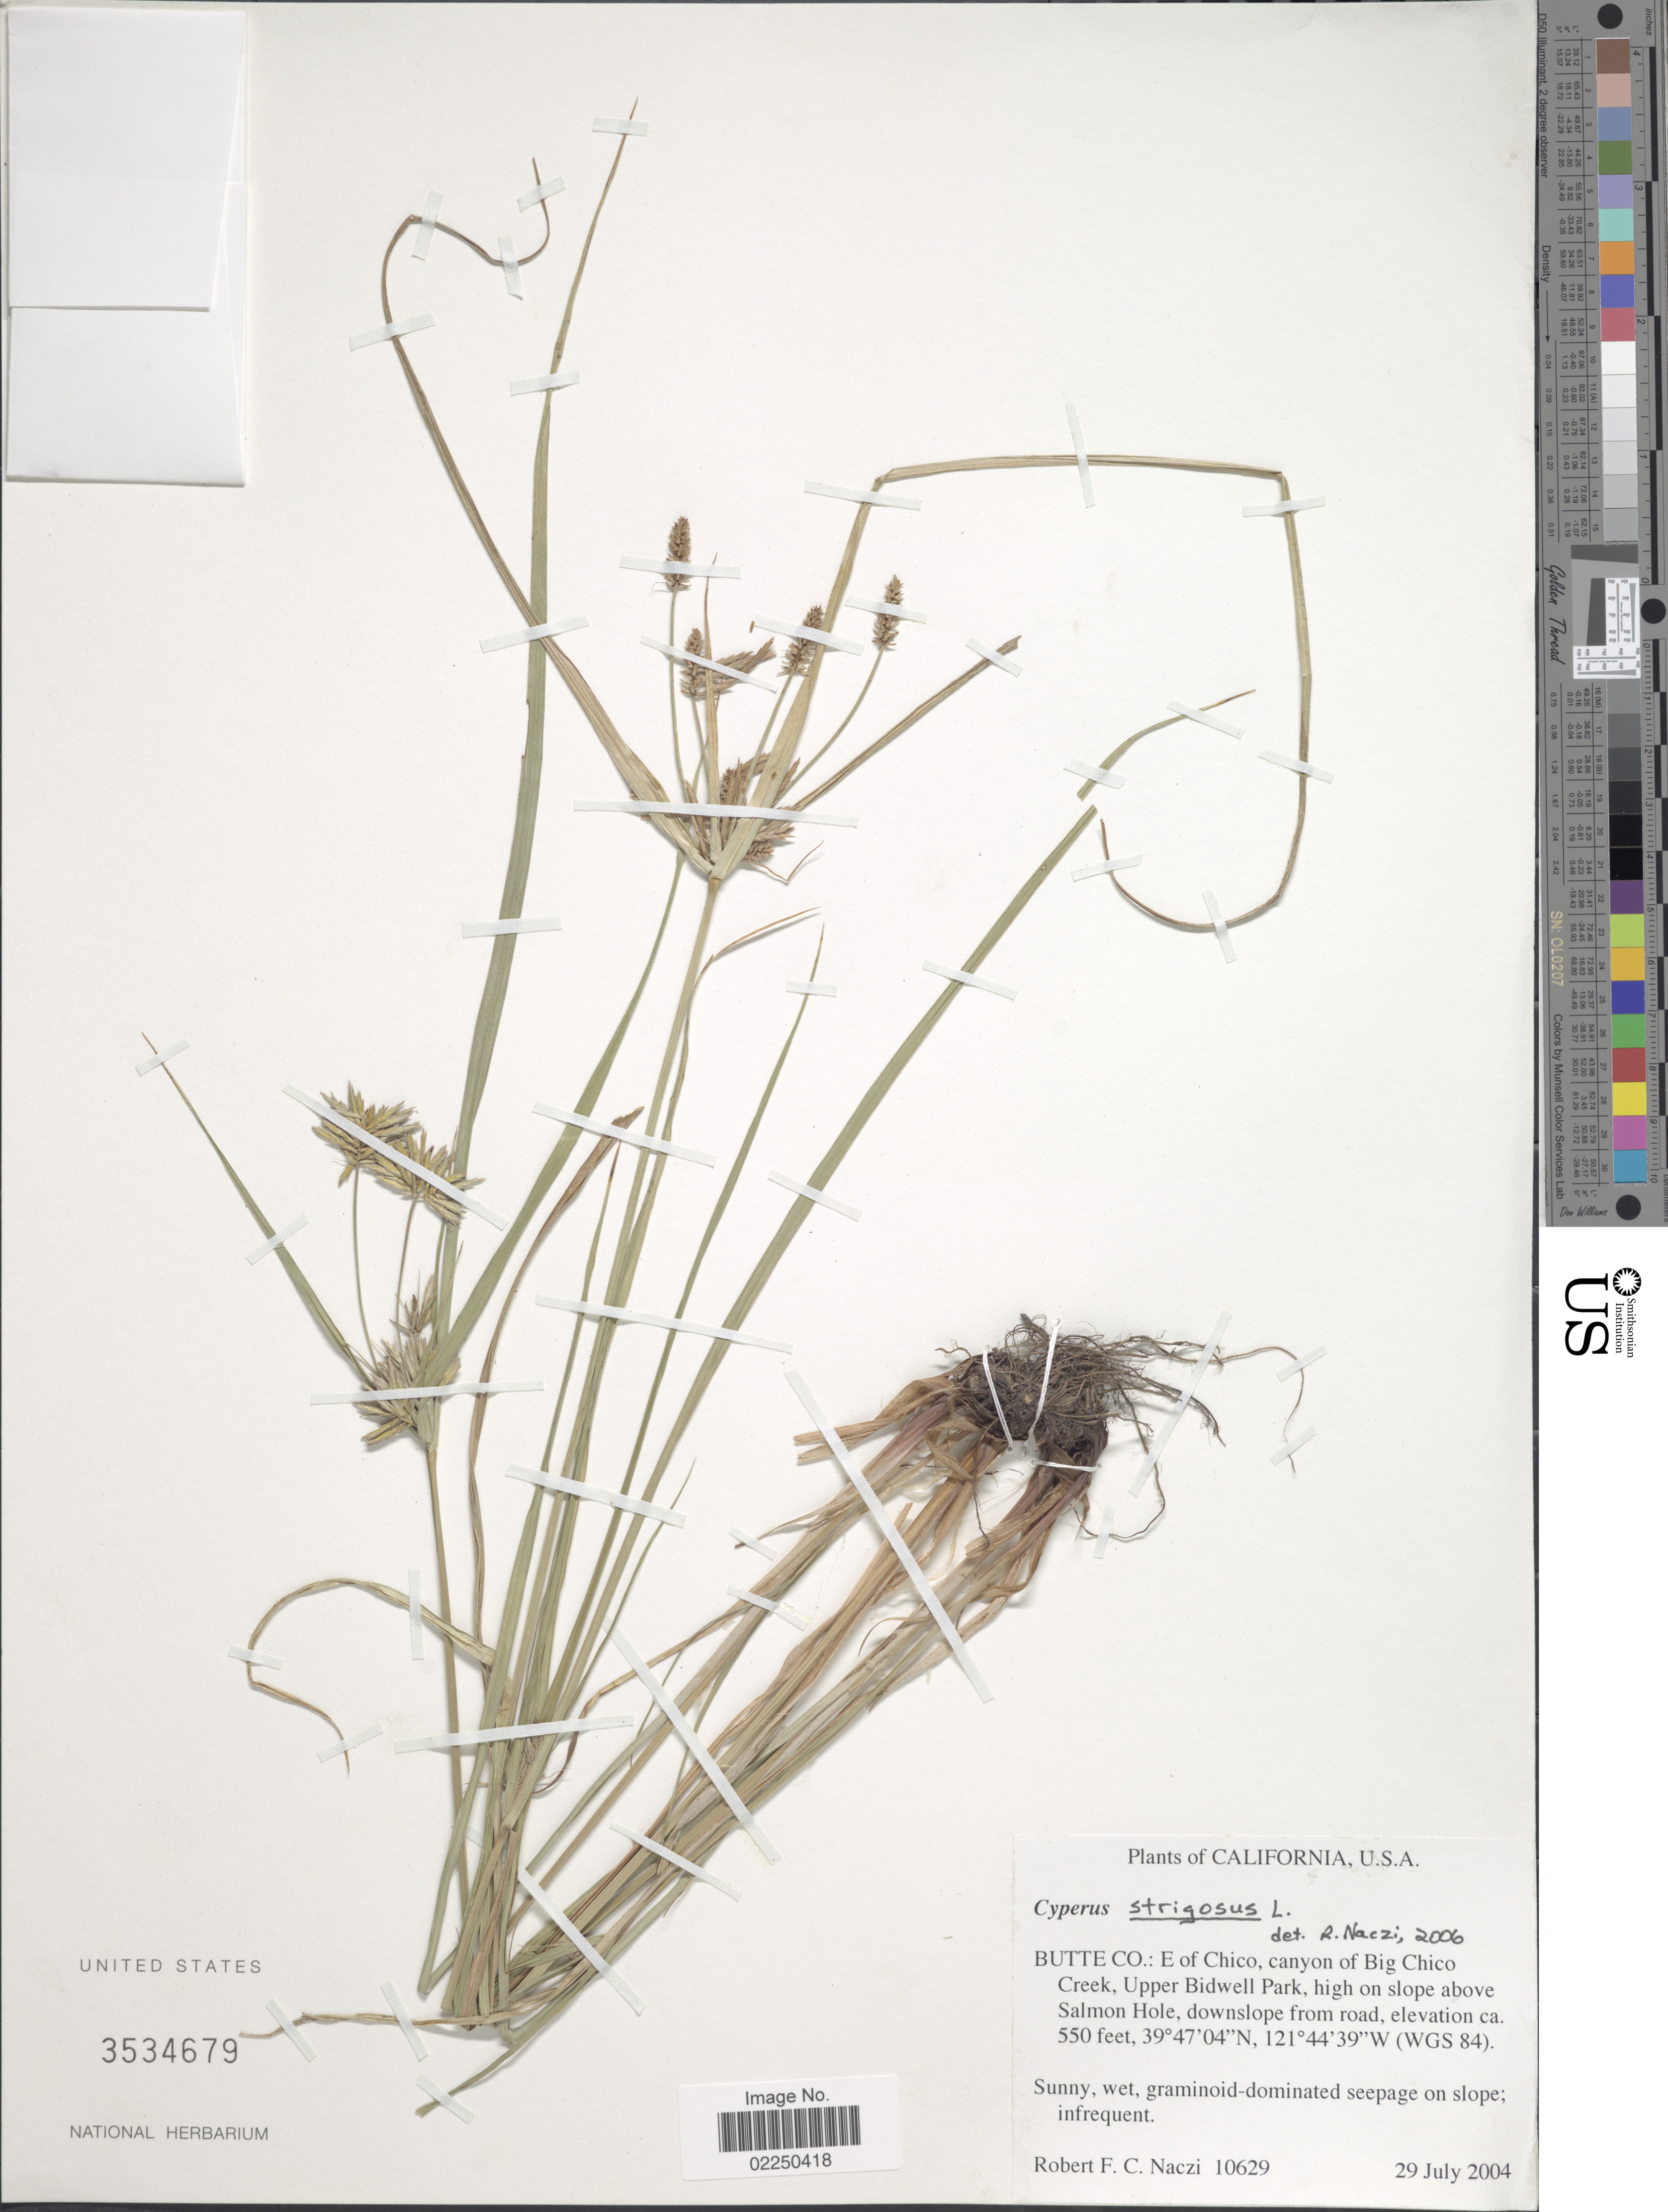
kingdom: Plantae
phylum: Tracheophyta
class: Liliopsida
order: Poales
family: Cyperaceae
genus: Cyperus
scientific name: Cyperus strigosus L.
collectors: R. F. C. Naczi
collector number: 10629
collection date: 2004-07-29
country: United States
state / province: California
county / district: Butte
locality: Butte Co.; E side of Chico, canyon of Bog Chico Creek, Upper Bidwell Park, high on slope above Salmon Hole, downslope from road, (WGS 84)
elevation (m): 168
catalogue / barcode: US 3534679